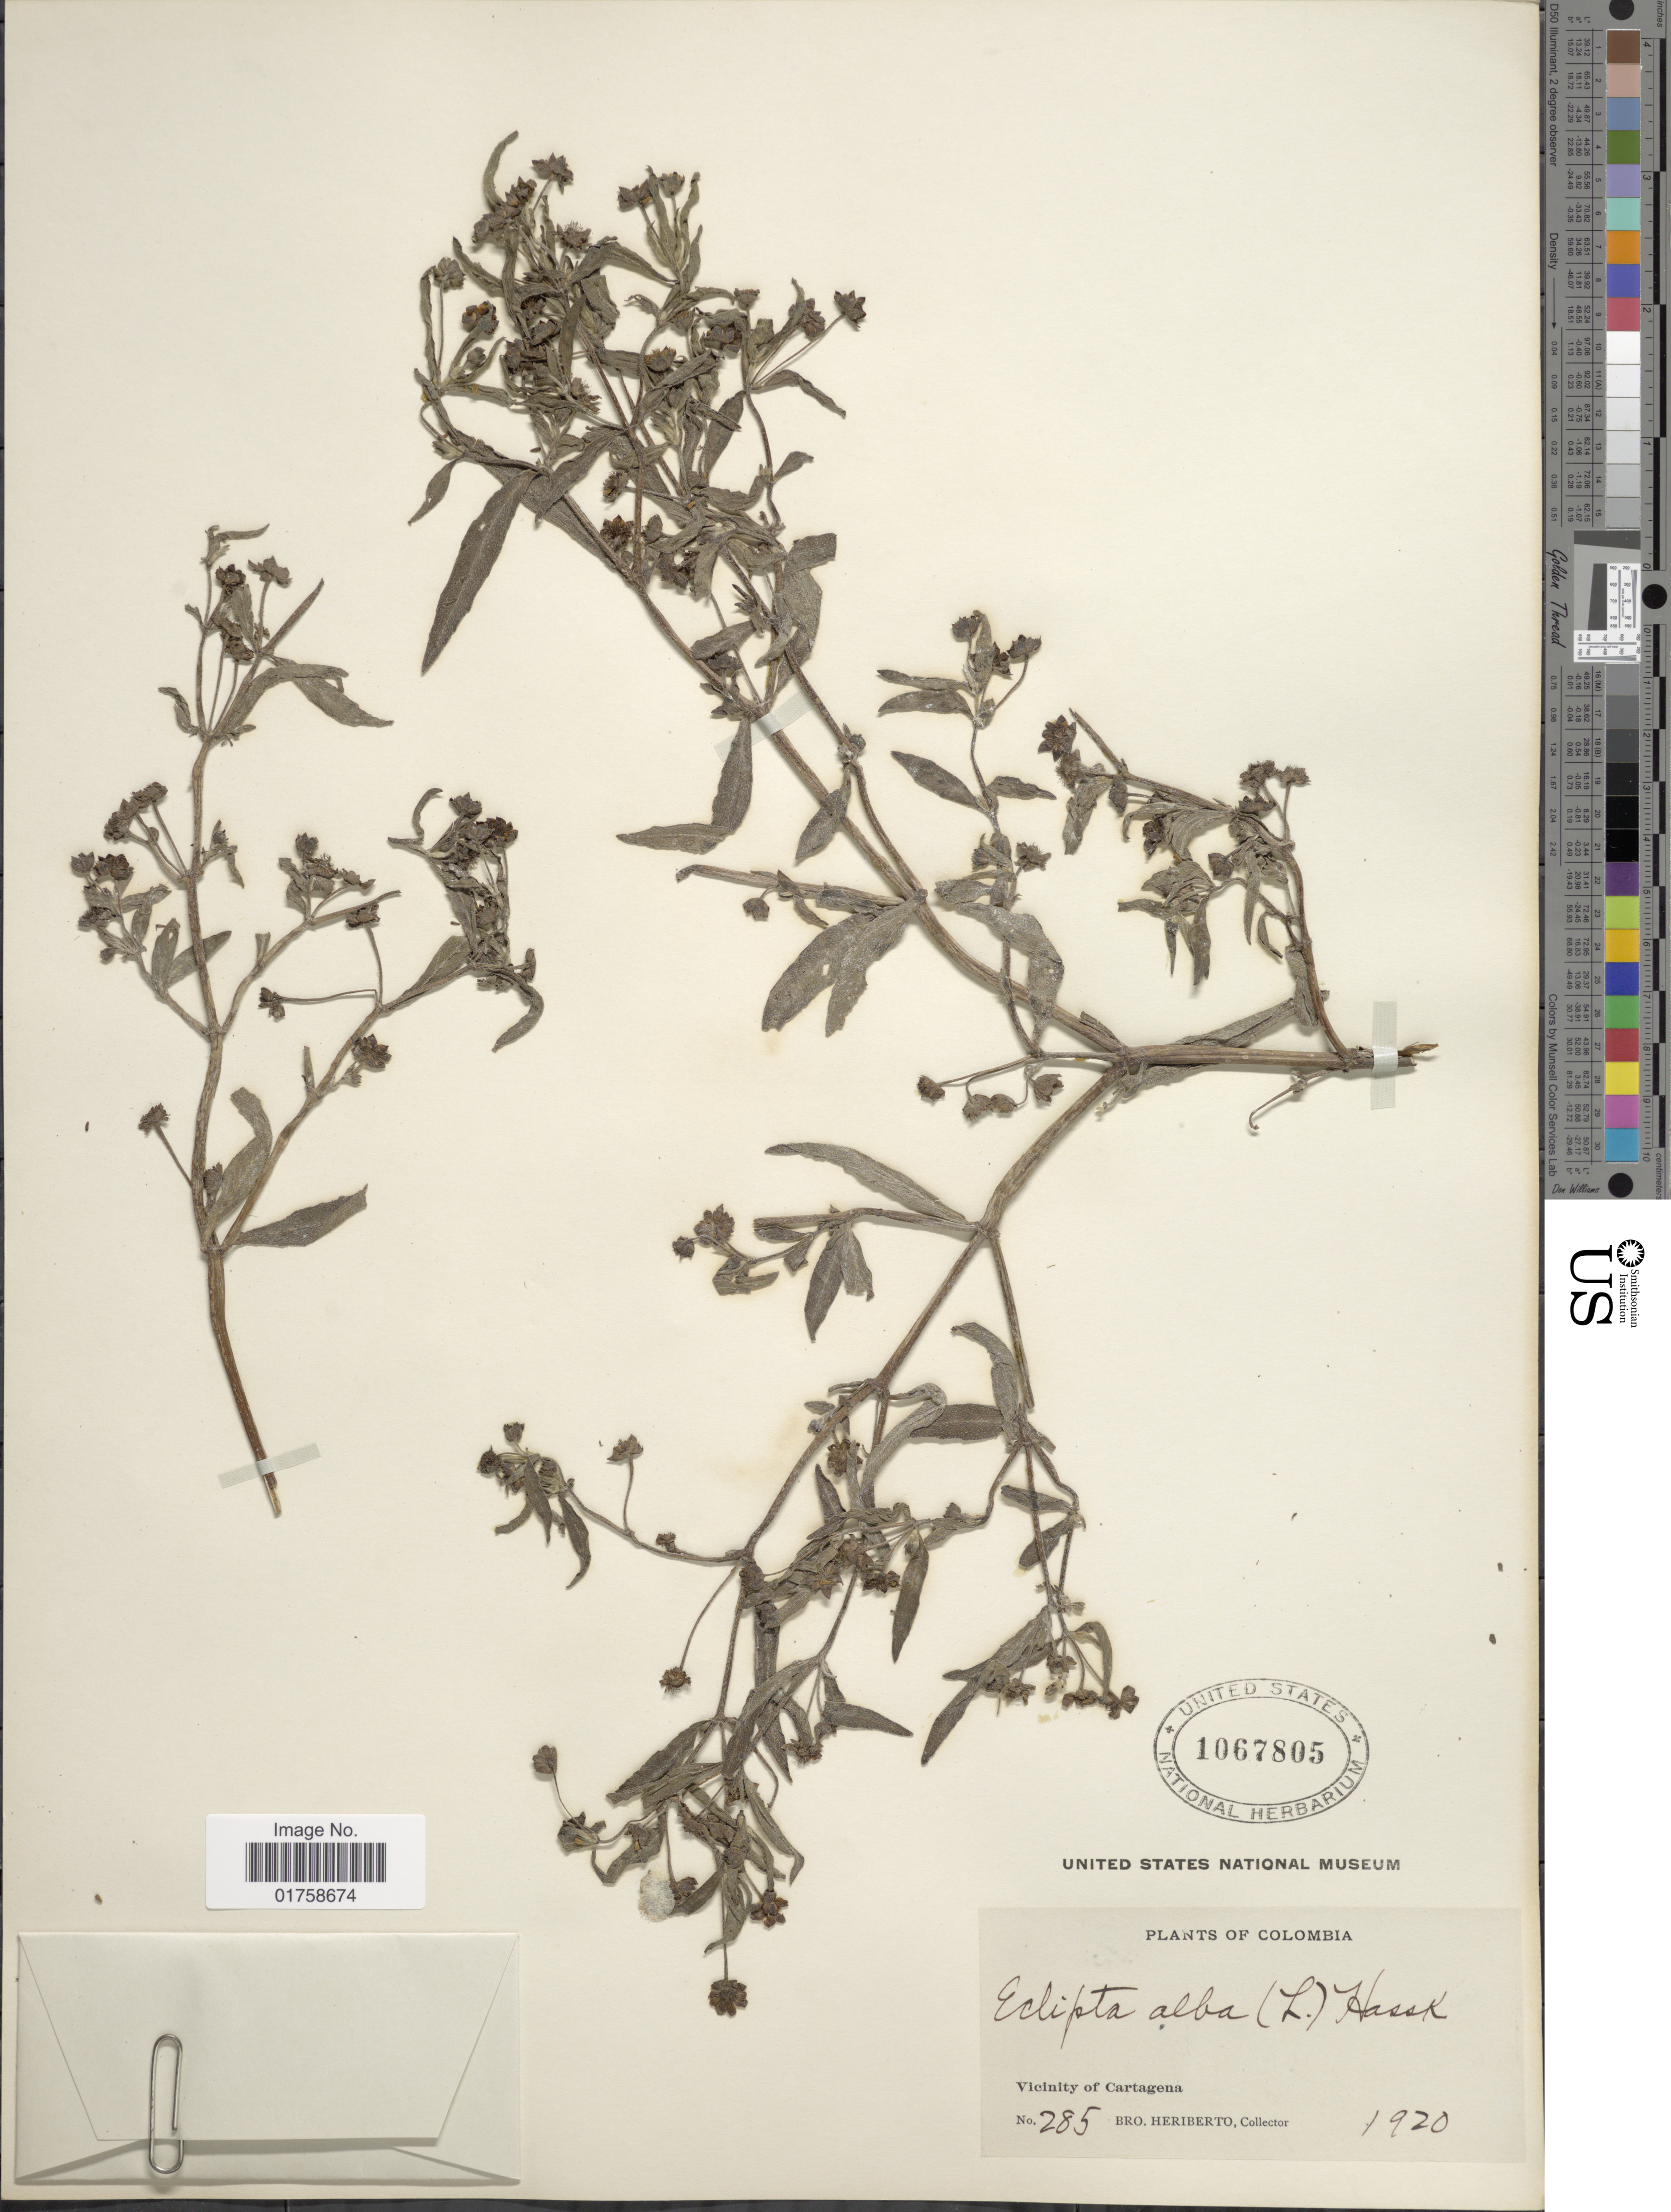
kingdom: Plantae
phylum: Tracheophyta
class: Magnoliopsida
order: Asterales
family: Asteraceae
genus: Eclipta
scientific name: Eclipta alba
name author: (L.) Hassk.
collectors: B. Heriberto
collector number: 285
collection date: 1920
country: Colombia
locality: Colombia. Vicinity of Cartagena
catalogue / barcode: US 1067805